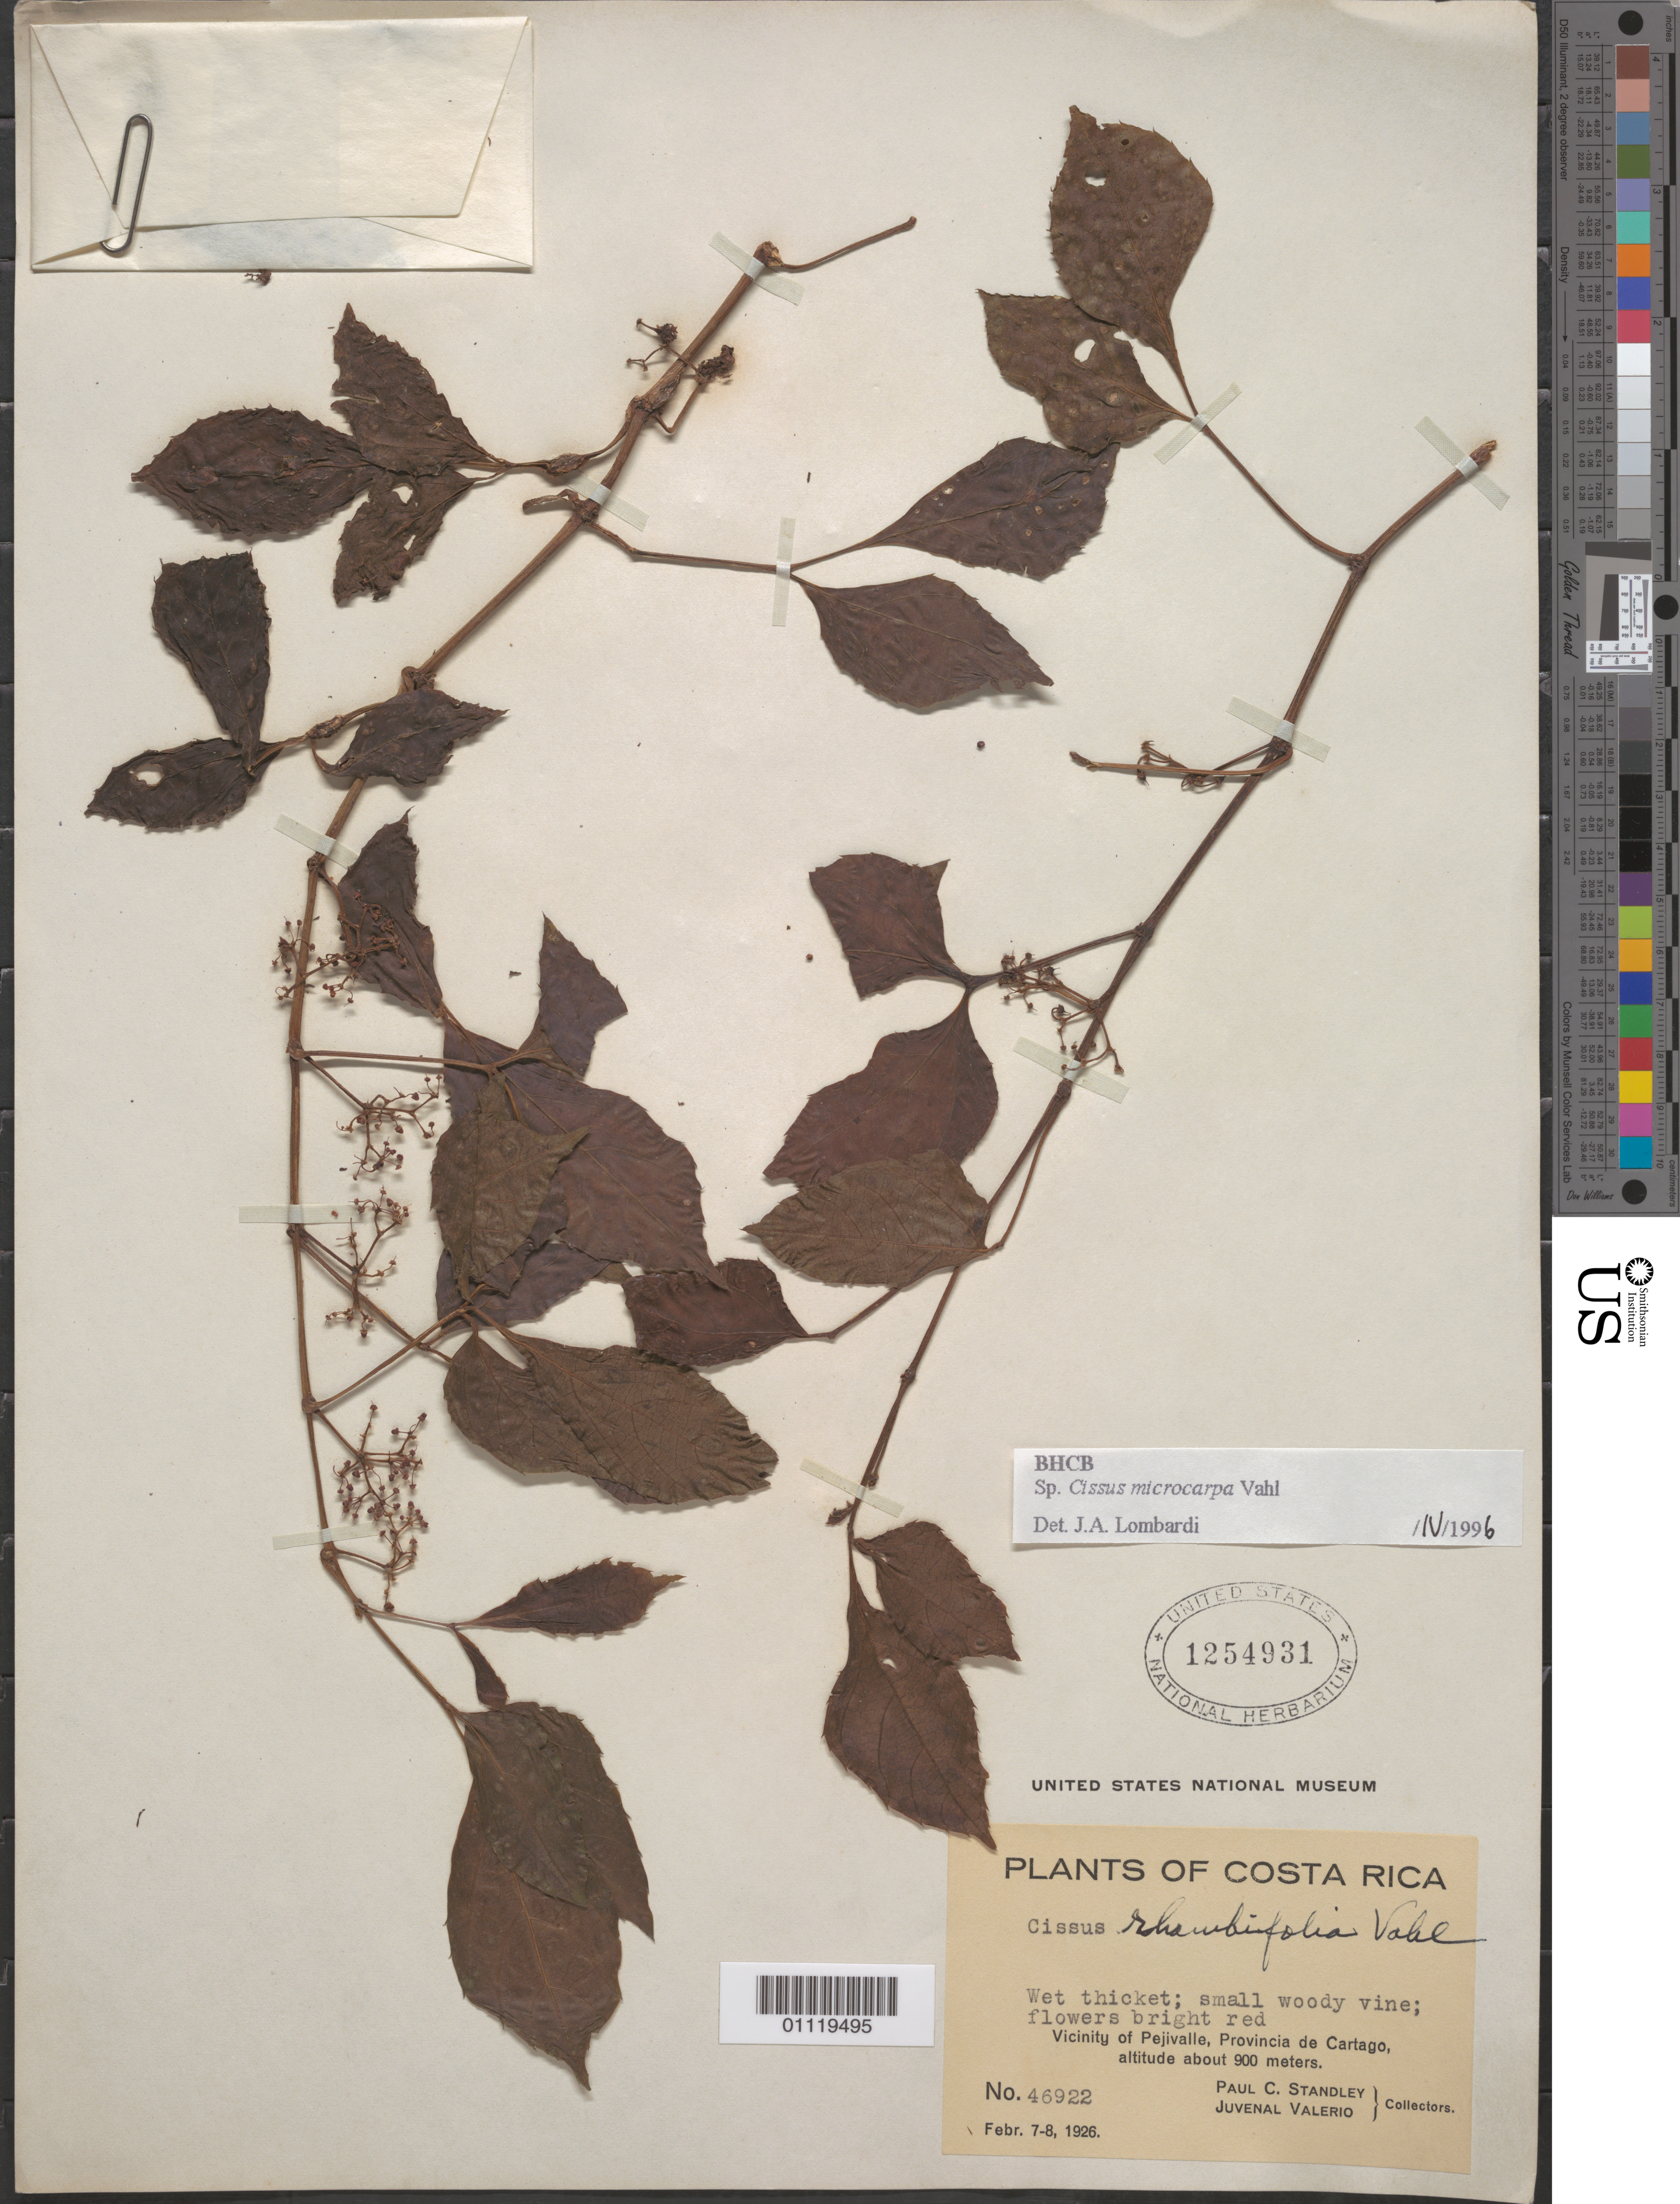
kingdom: Plantae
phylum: Tracheophyta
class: Magnoliopsida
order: Vitales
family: Vitaceae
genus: Cissus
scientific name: Cissus microcarpa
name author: Vahl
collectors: P. C. Standley & J. Valerio R.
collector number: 46922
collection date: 1926-02-07/1926-02-08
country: Costa Rica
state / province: Cartago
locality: Vicinity of Pejivalle.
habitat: Wet thicket, small woody vine.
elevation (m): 900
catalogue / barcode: US 1254931